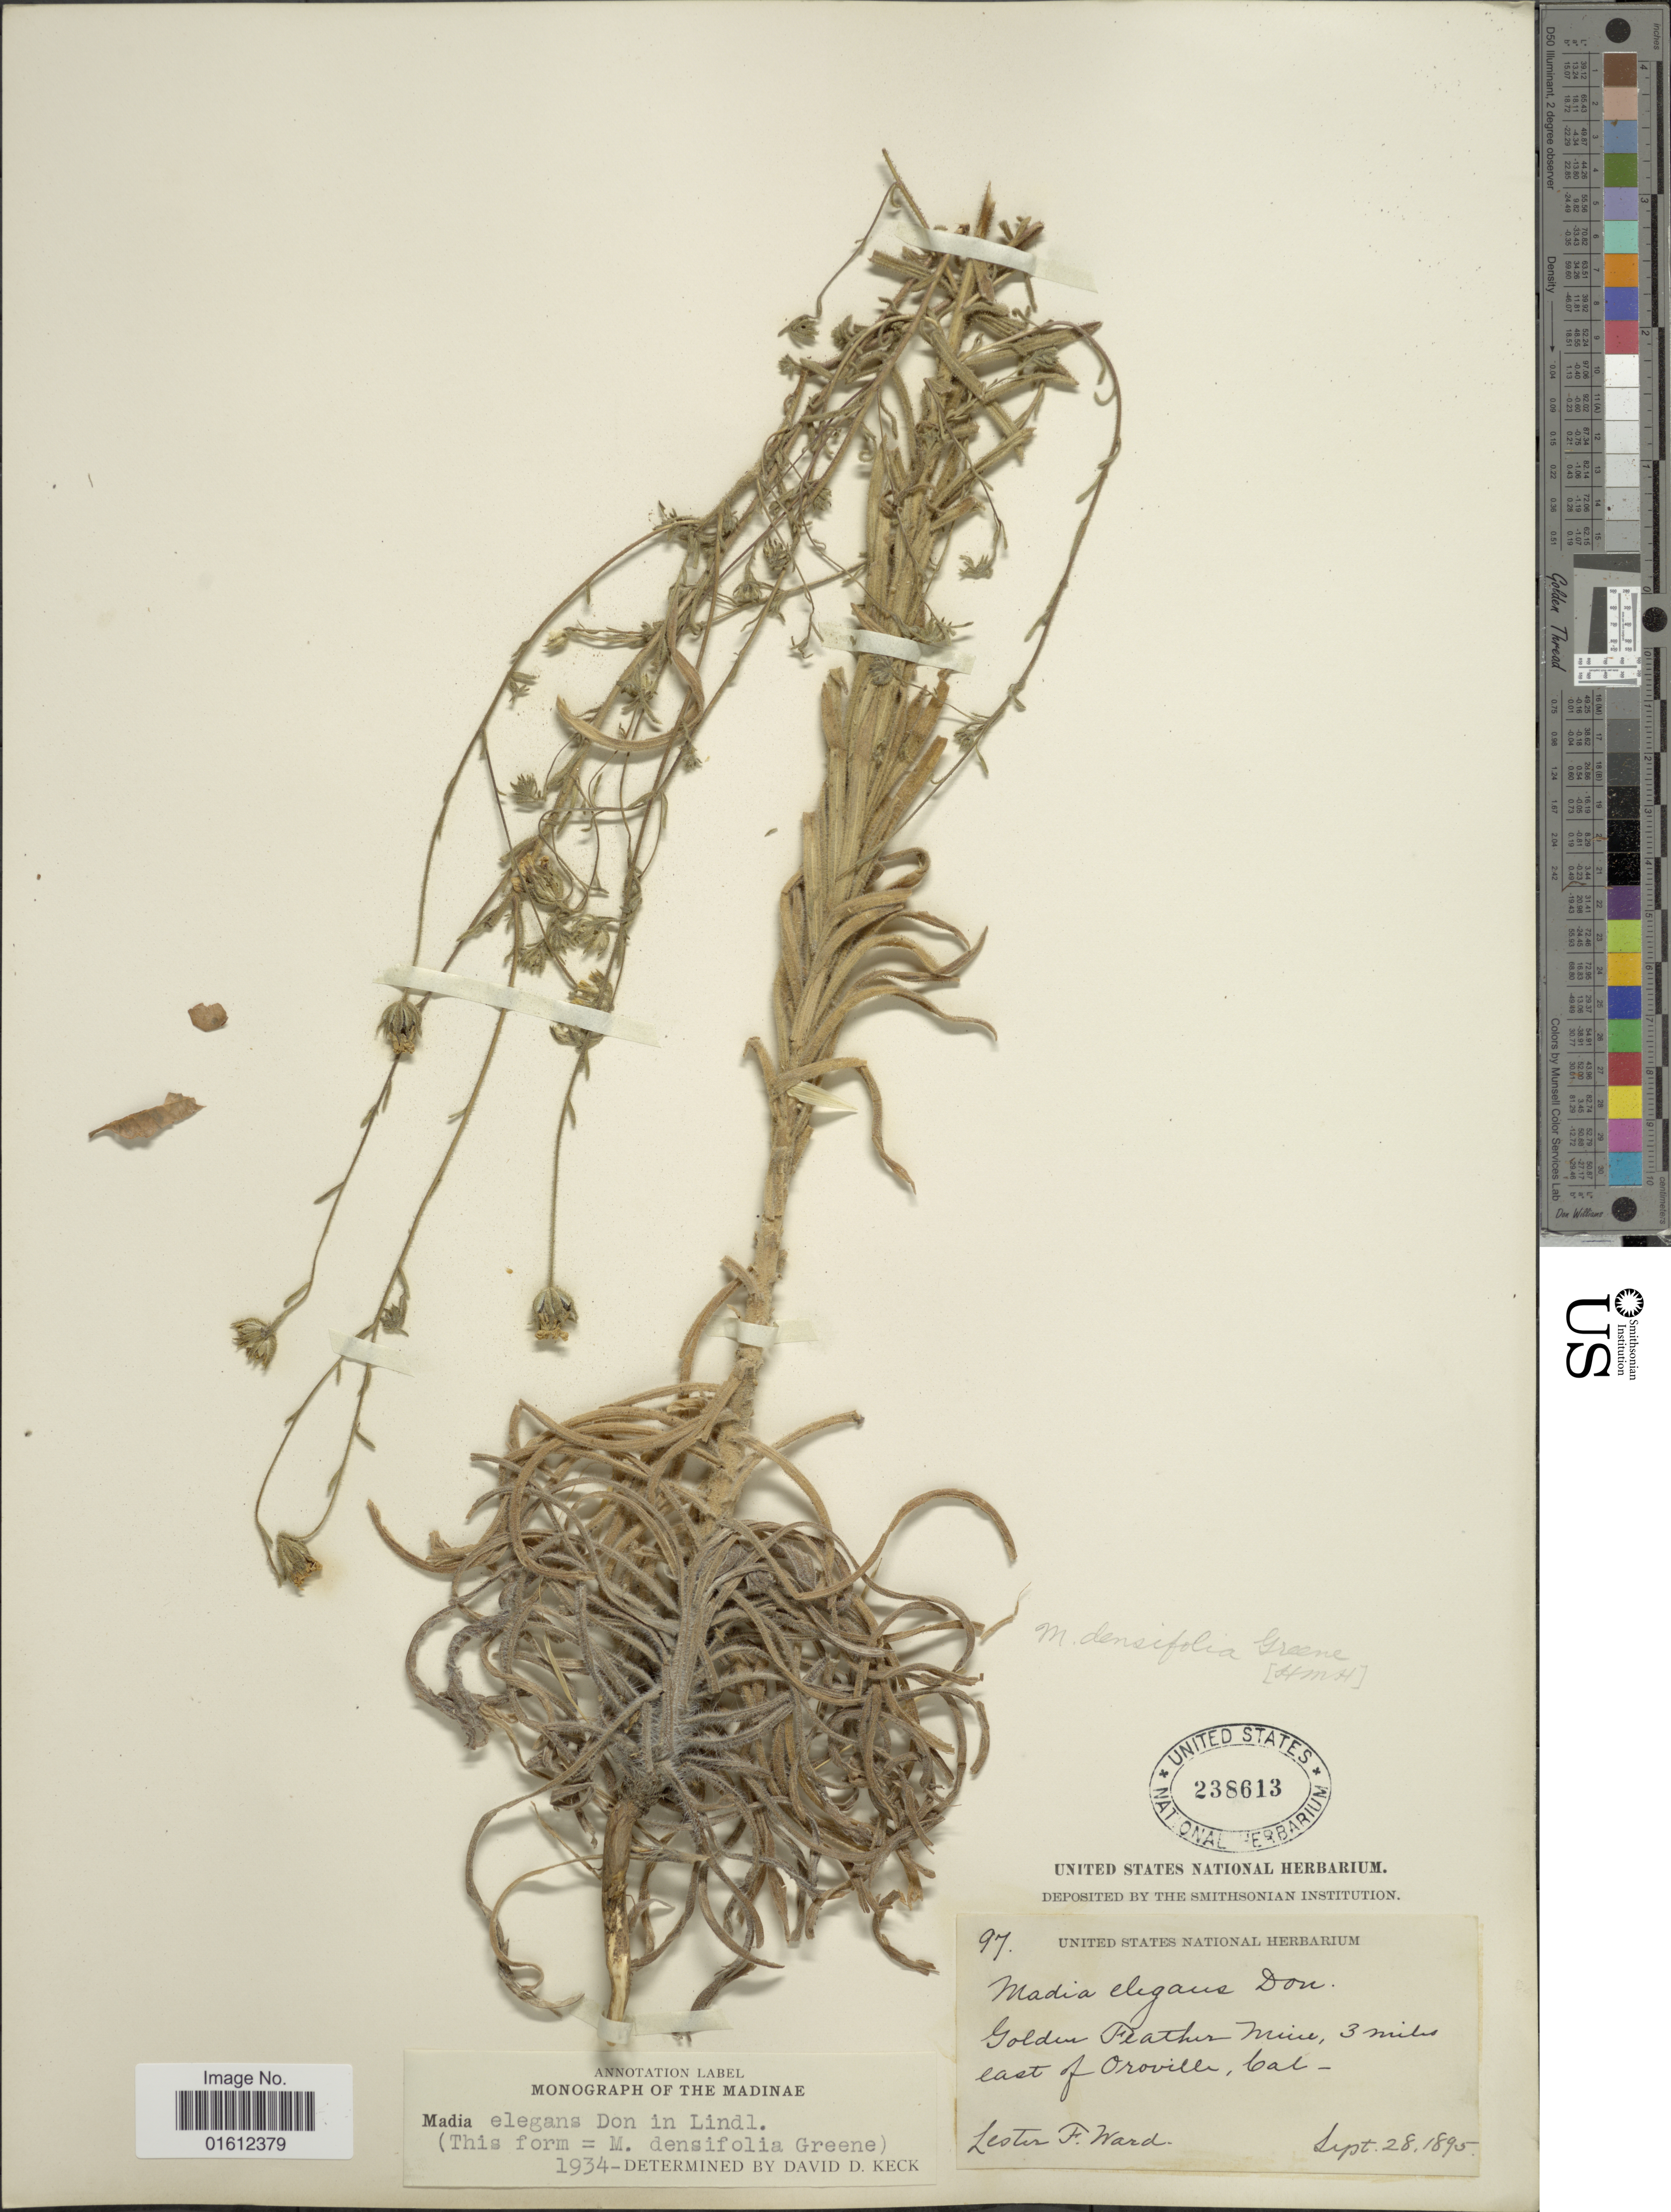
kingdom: Plantae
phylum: Tracheophyta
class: Magnoliopsida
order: Asterales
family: Asteraceae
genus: Madia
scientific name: Madia elegans subsp. densifolia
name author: (Greene) D.D. Keck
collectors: L. F. Ward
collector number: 97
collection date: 1895-09-28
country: United States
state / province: California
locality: Golden Feather Mine, 3 miles east of Oroville.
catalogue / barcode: US 238613